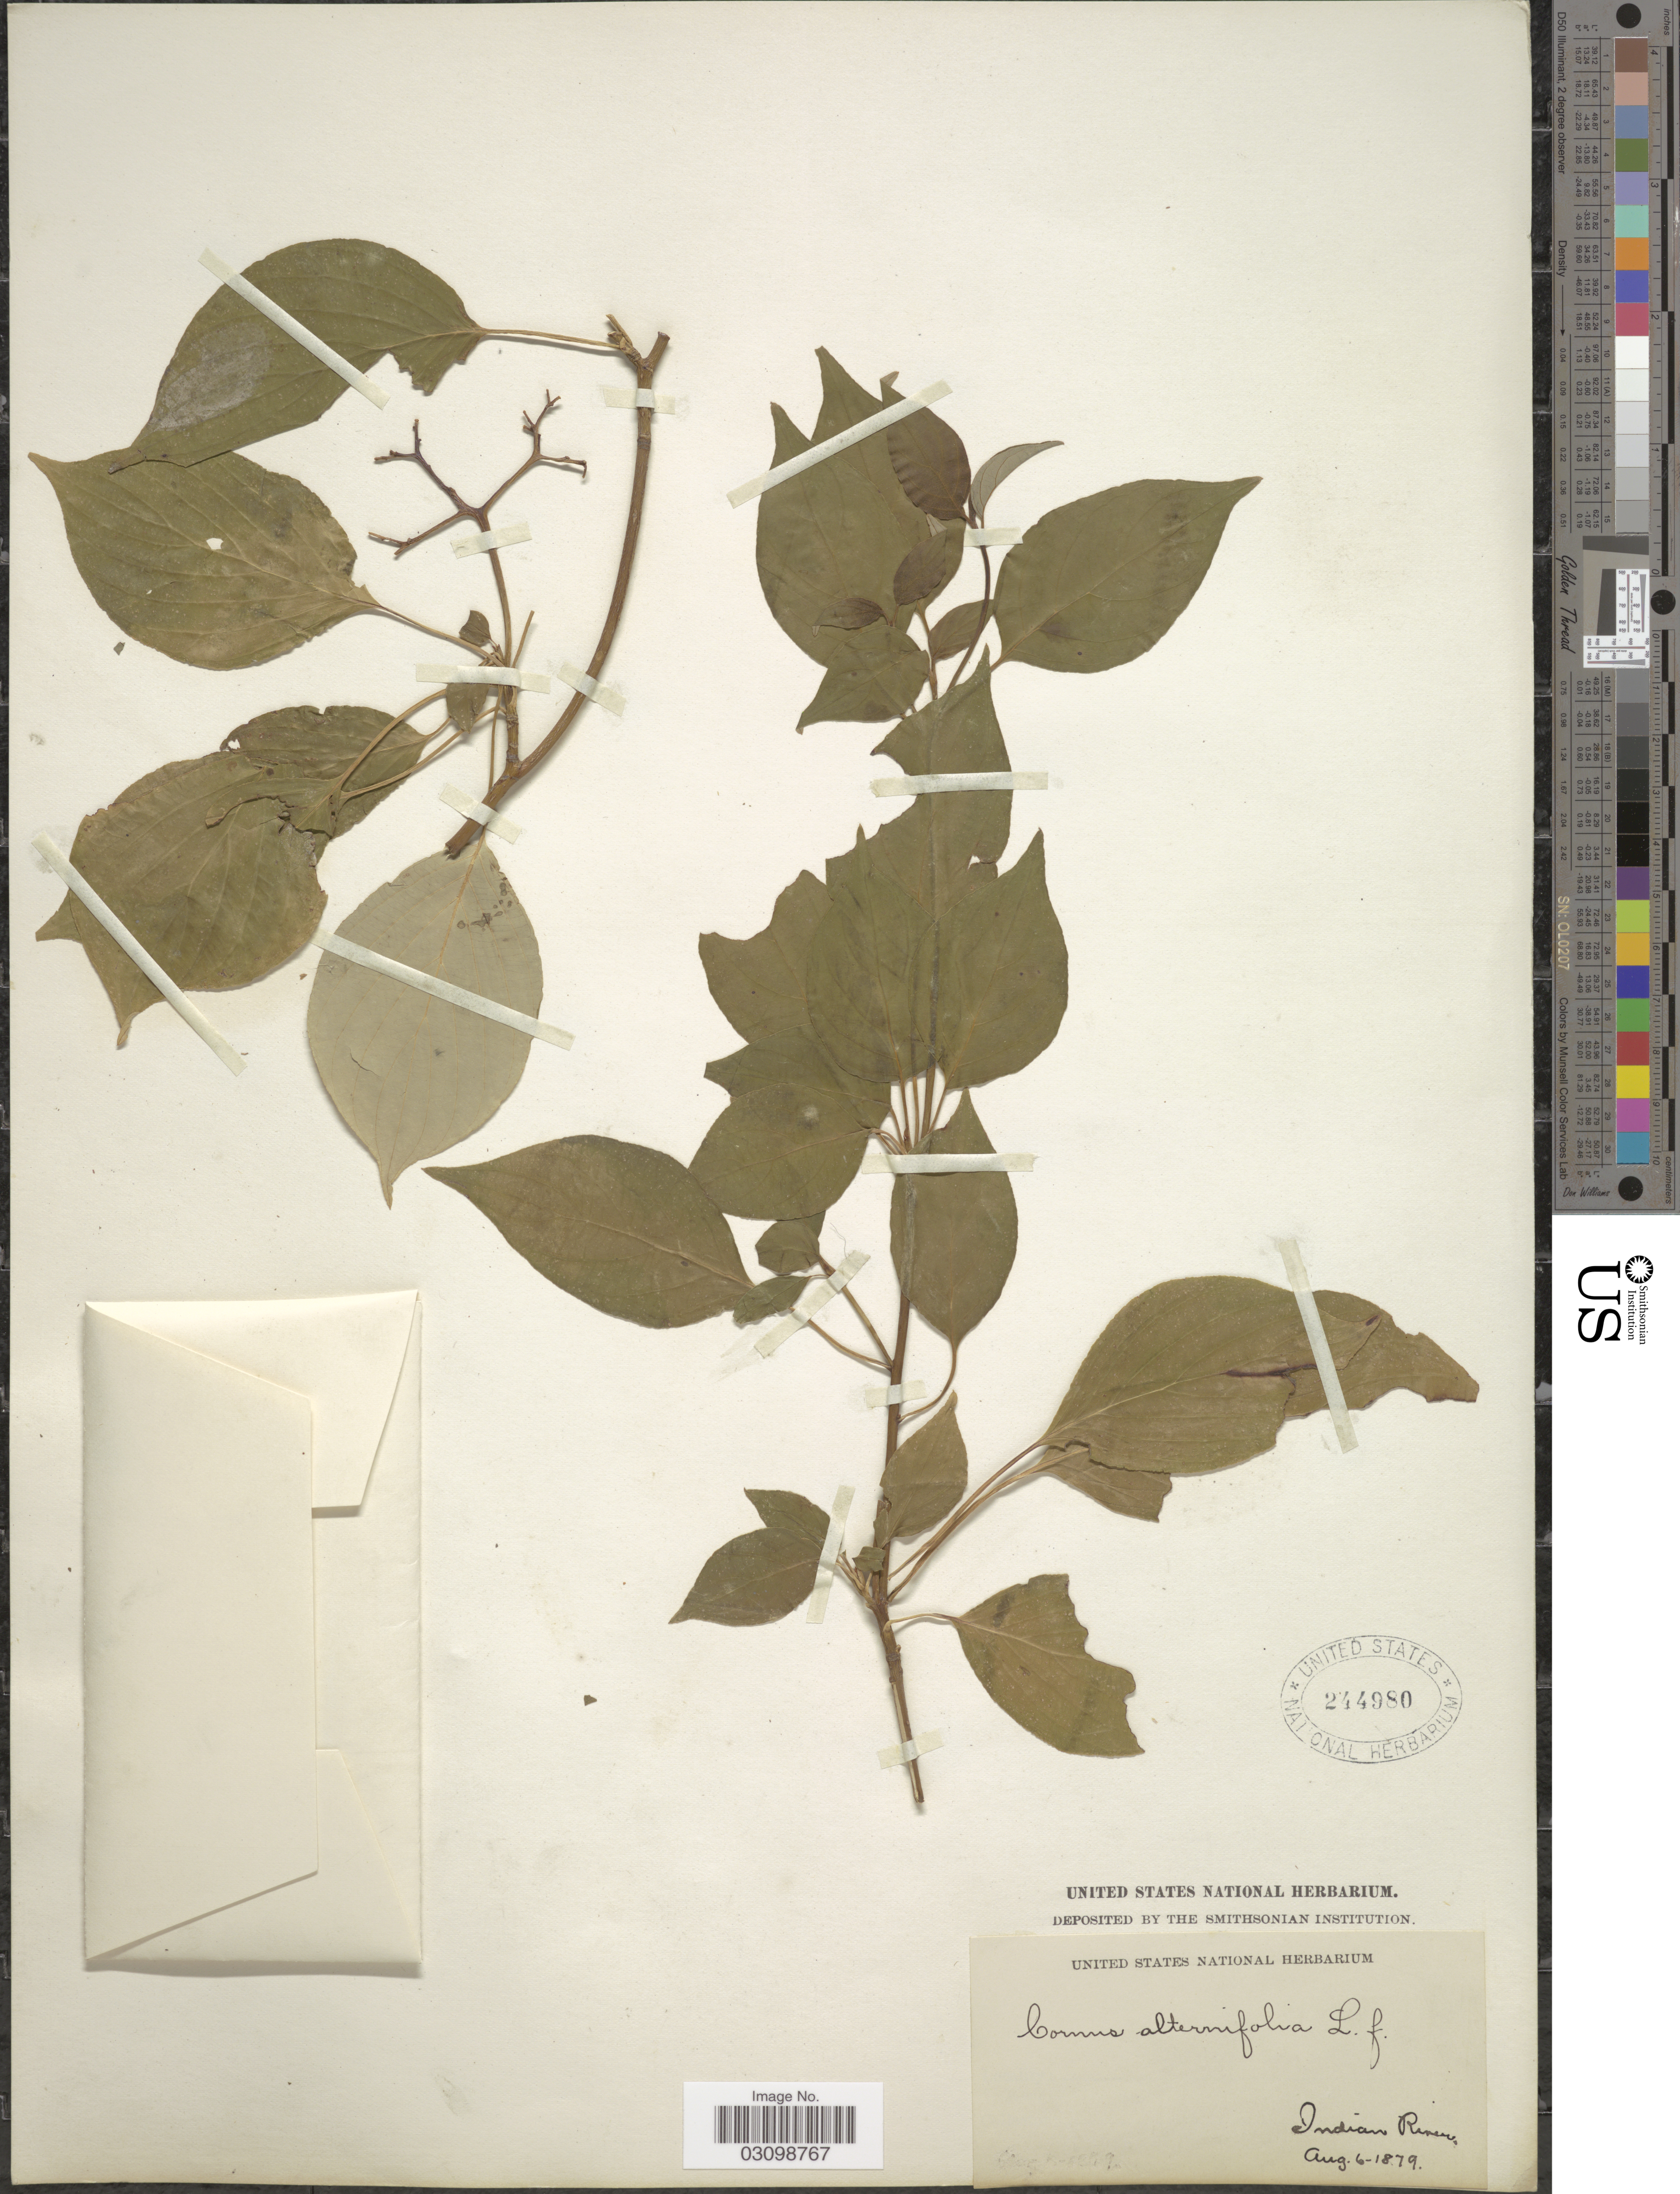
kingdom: Plantae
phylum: Tracheophyta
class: Magnoliopsida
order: Cornales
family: Cornaceae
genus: Cornus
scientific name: Cornus alternifolia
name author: L.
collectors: ex herb. United States National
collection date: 1879-08-06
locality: Indian River.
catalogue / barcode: US 244980